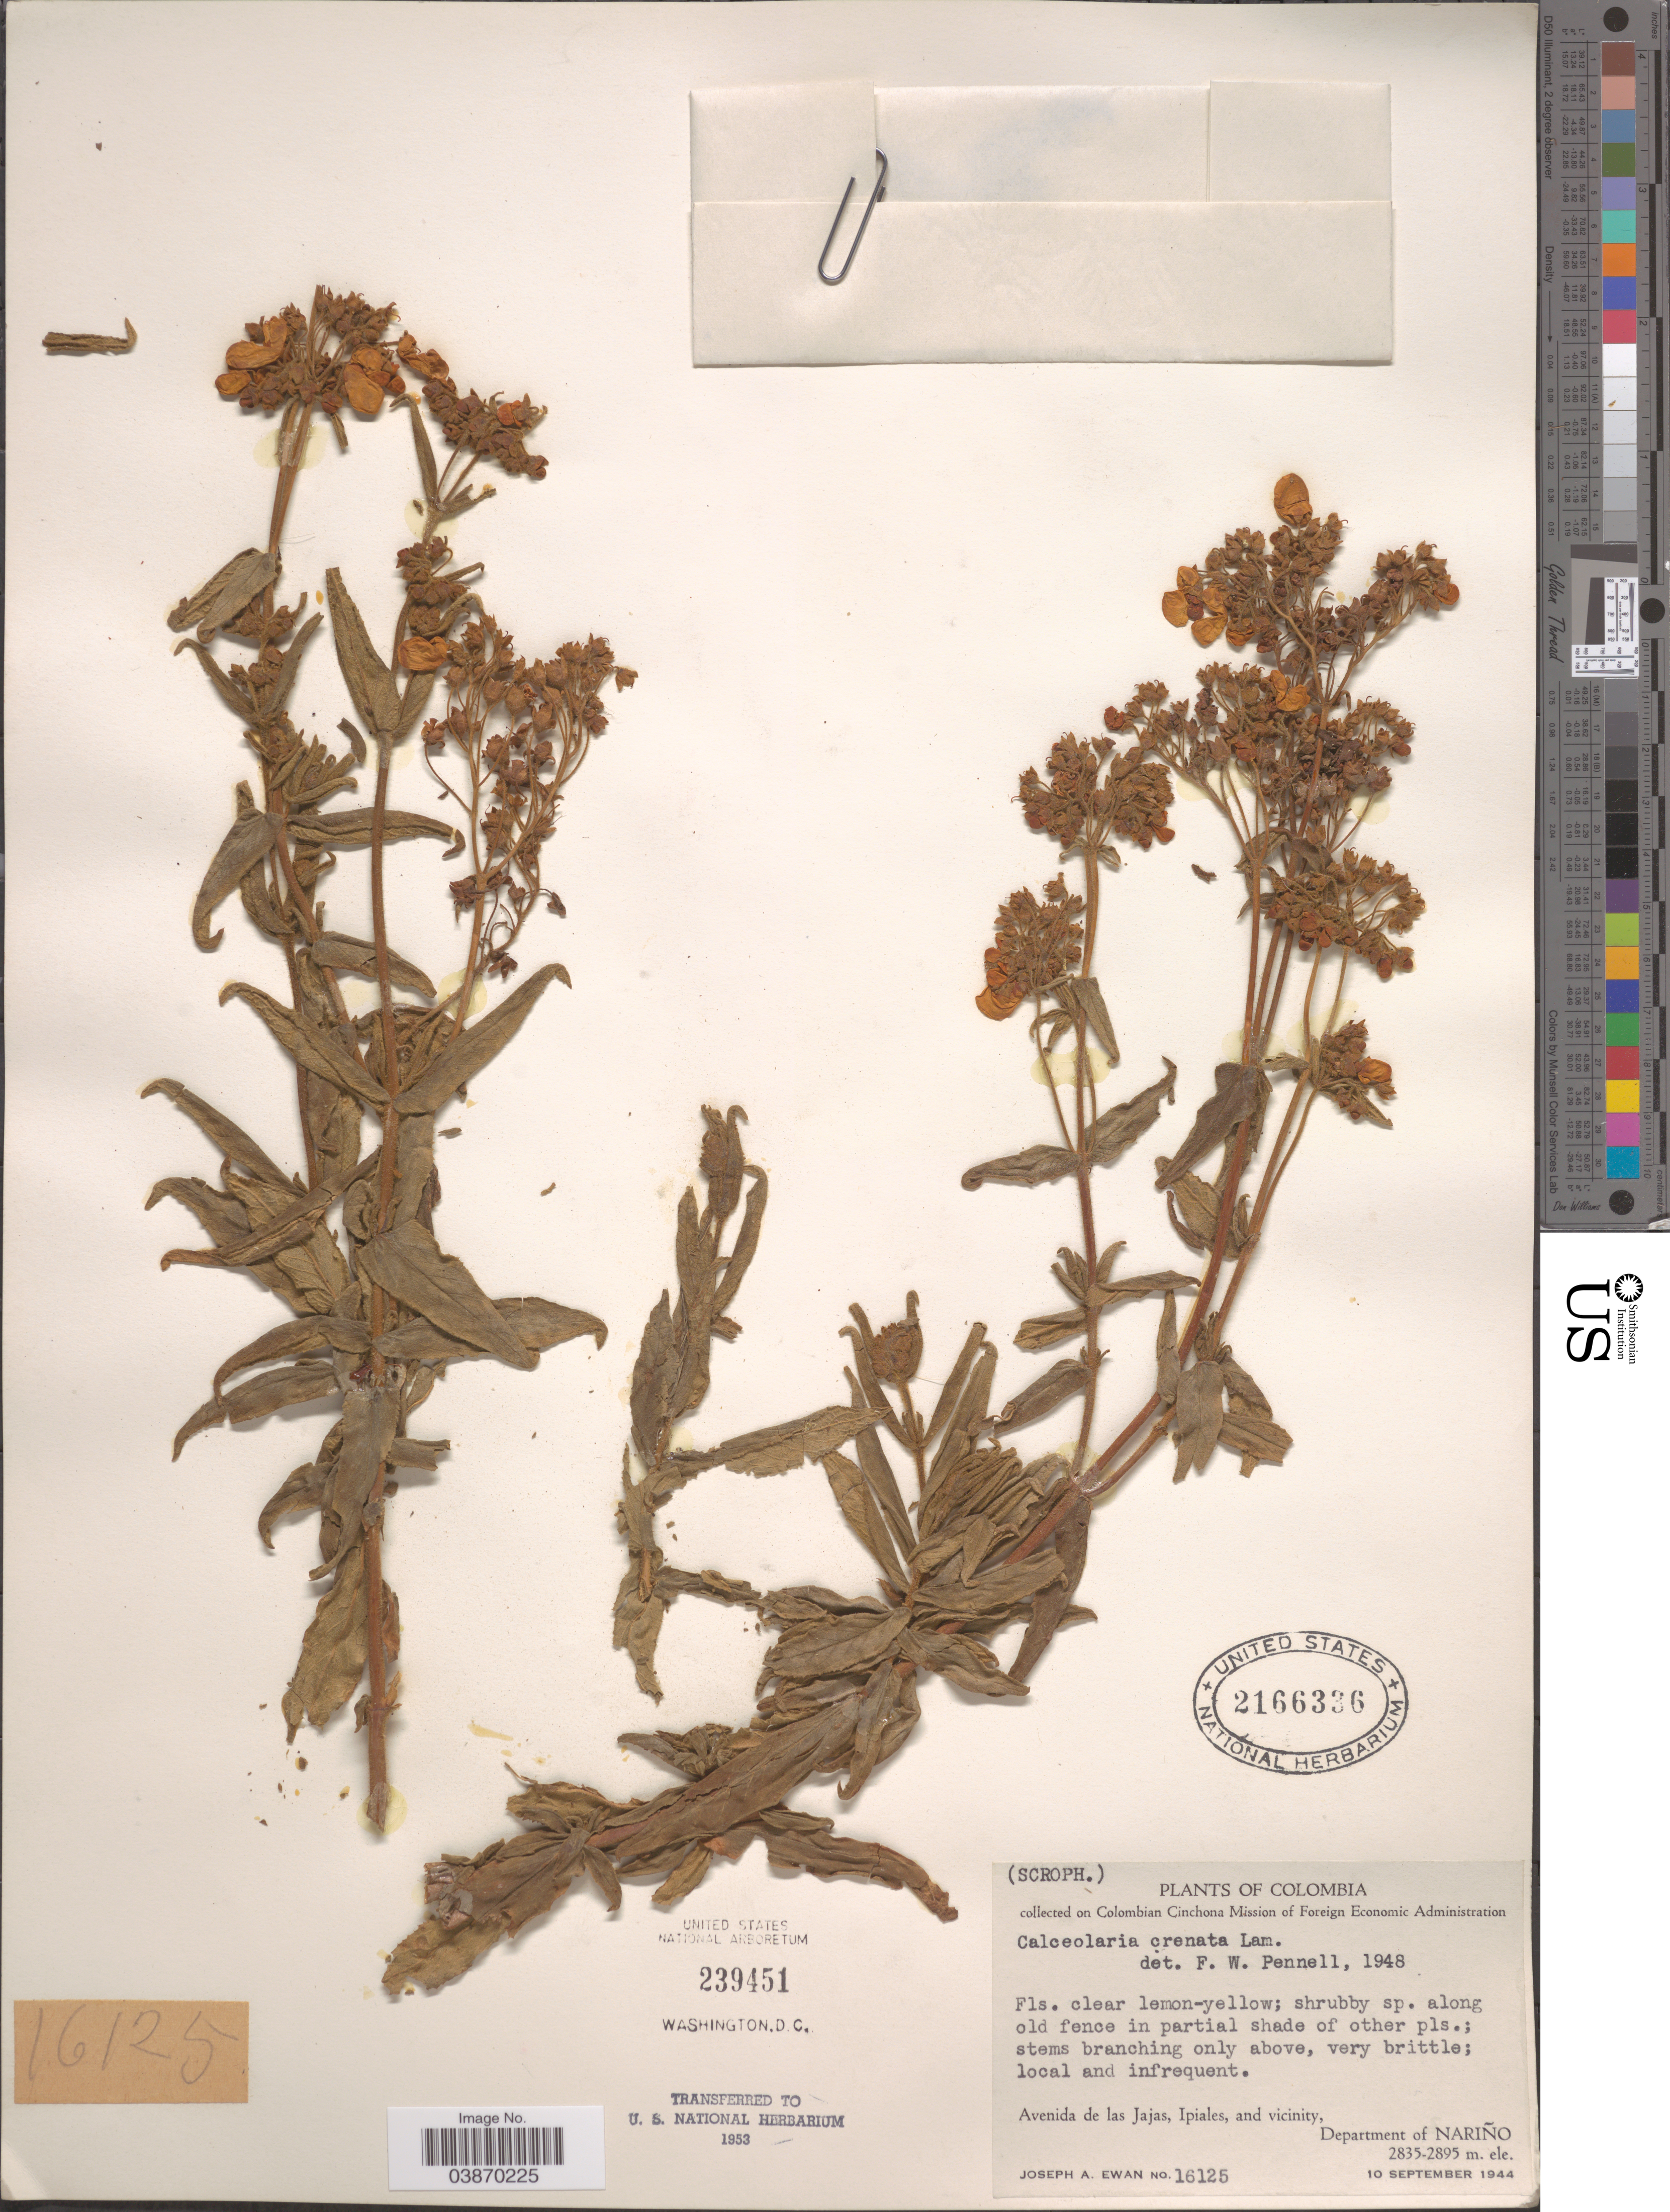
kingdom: Plantae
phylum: Tracheophyta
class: Magnoliopsida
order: Lamiales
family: Calceolariaceae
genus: Calceolaria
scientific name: Calceolaria crenata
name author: Lam.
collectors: J. A. Ewan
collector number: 16125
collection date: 1944-09-10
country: Colombia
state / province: Nariño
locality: Avenida de las Jajas, Ipiales, and vicinity, Department of Nariño.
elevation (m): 2835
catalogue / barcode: US 2166336